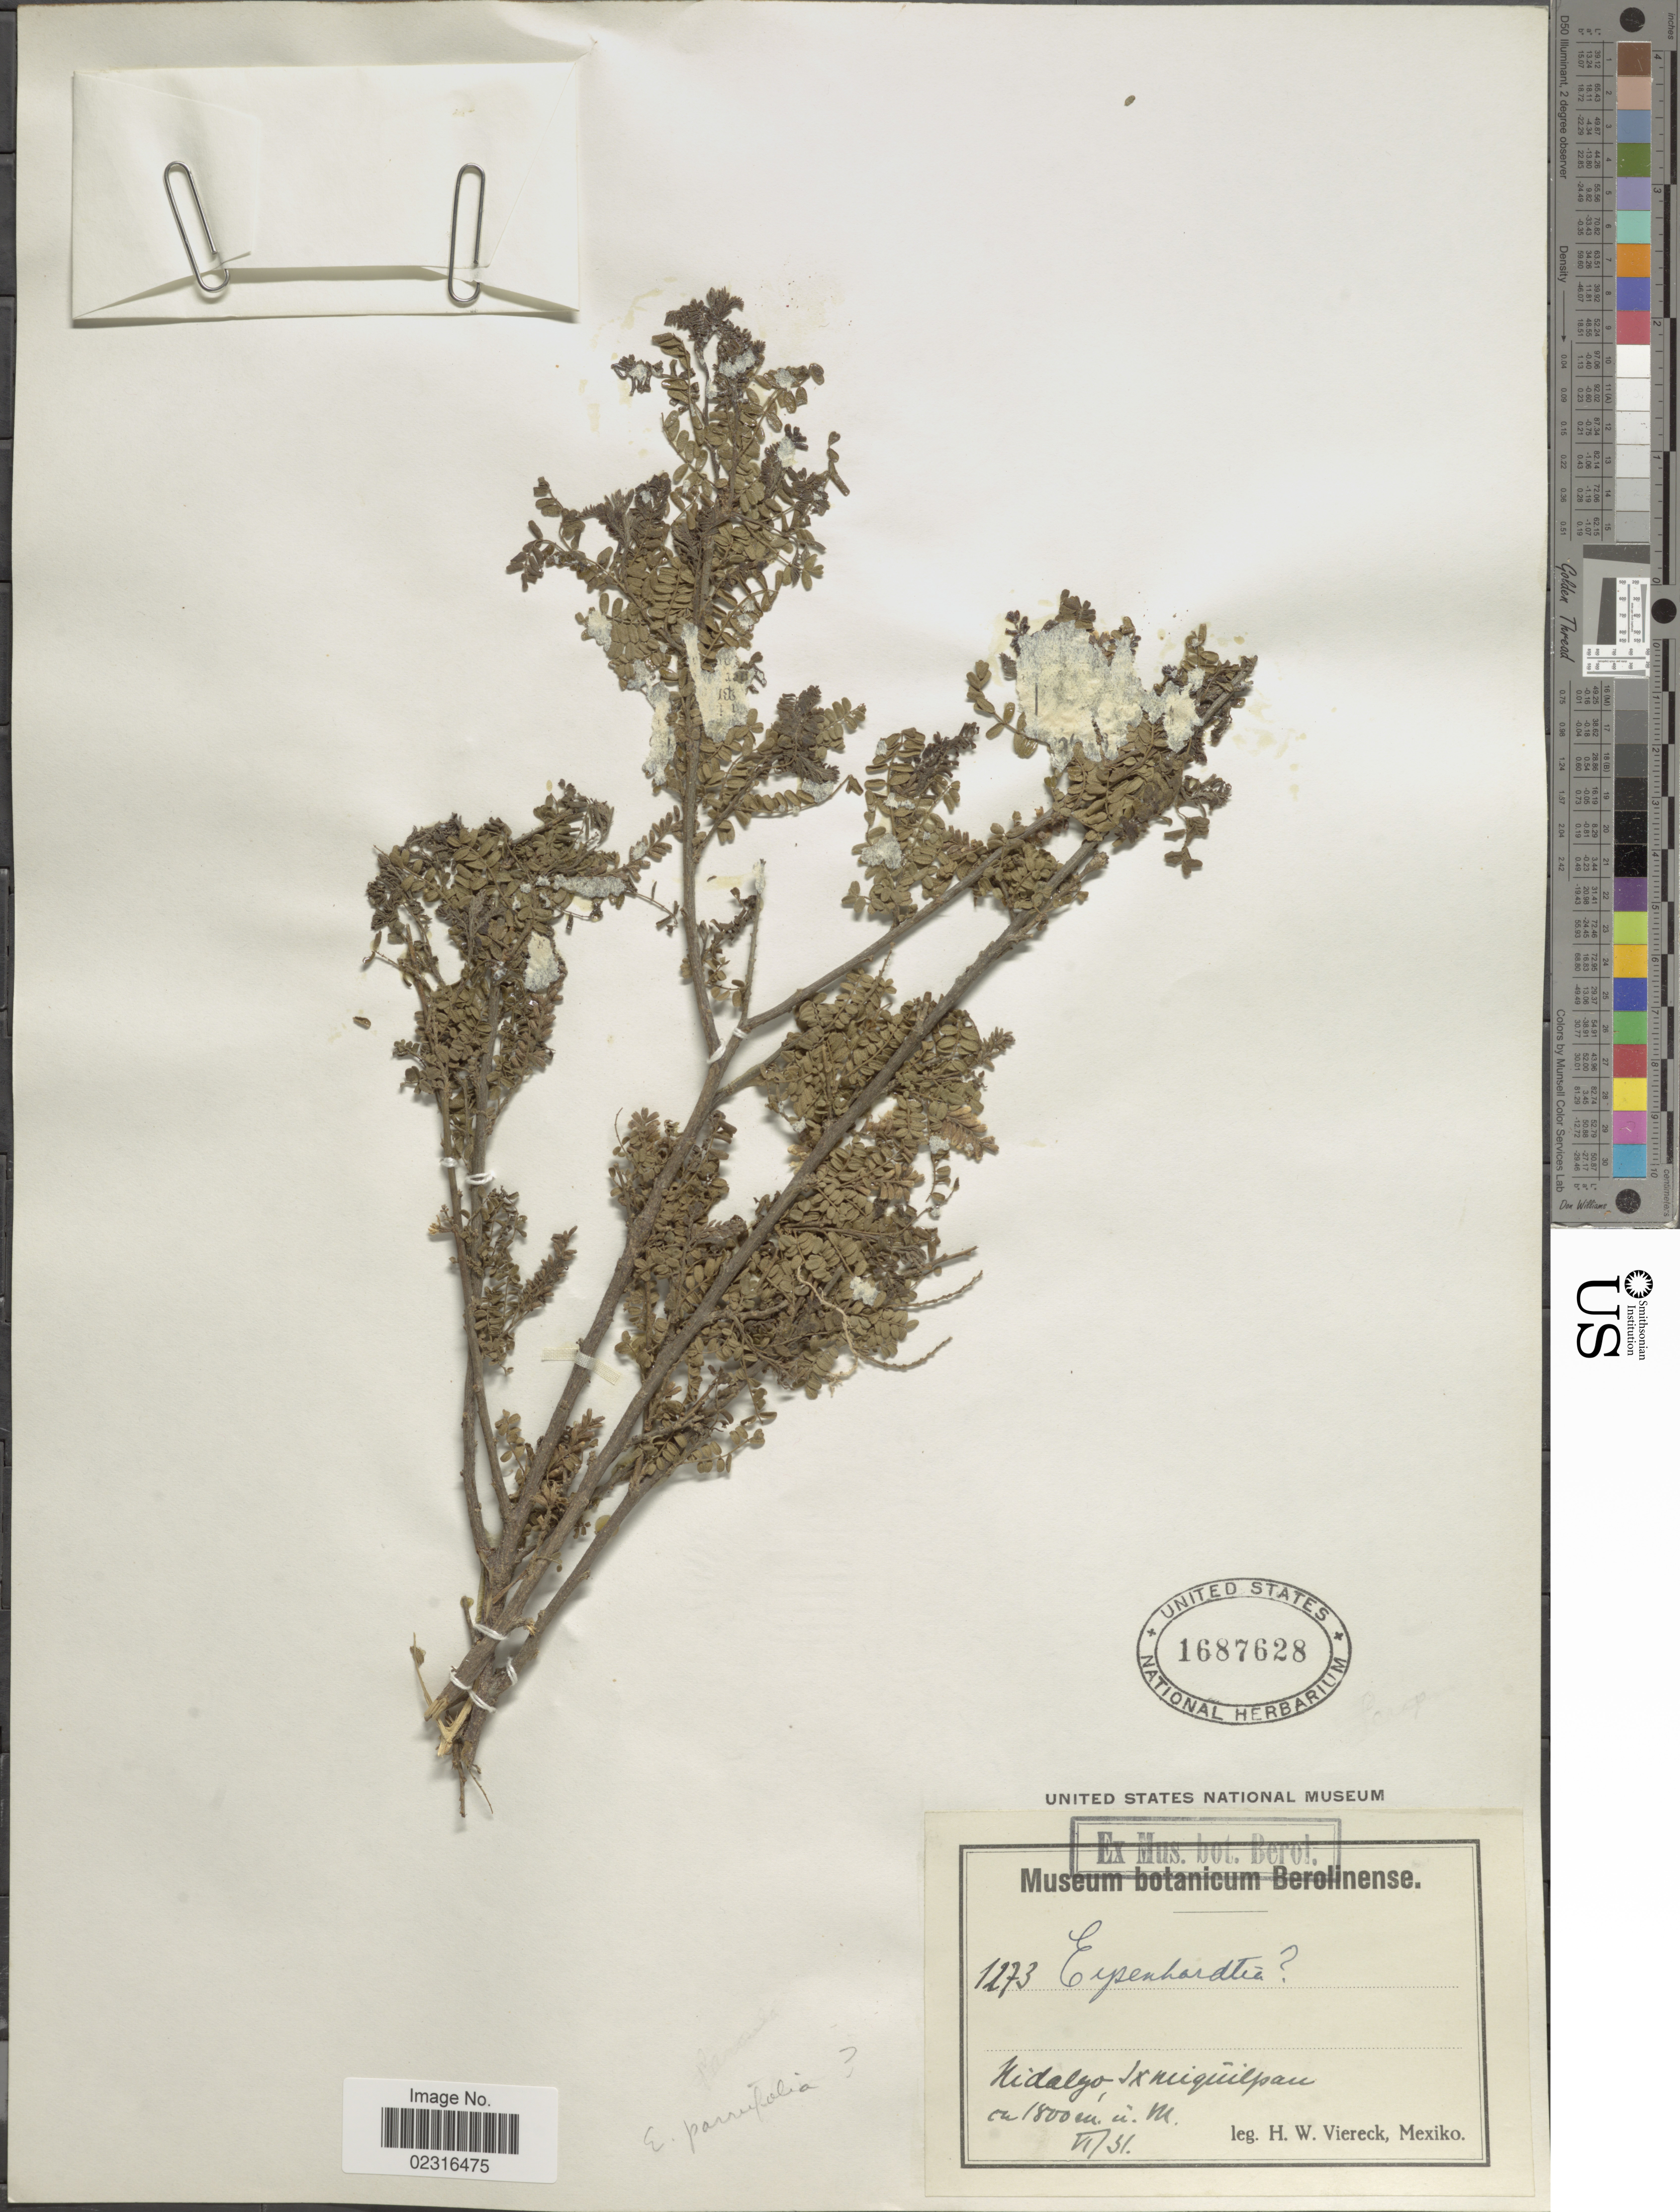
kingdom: Plantae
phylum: Tracheophyta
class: Magnoliopsida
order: Fabales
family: Fabaceae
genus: Eysenhardtia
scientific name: Eysenhardtia parvifolia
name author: Brandegee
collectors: H. W. Viereck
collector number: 1273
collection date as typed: Transcribed d/m/y: /6/31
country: Mexico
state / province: Hidalgo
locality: Ixmiquilpan.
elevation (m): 1800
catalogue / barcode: US 1687628